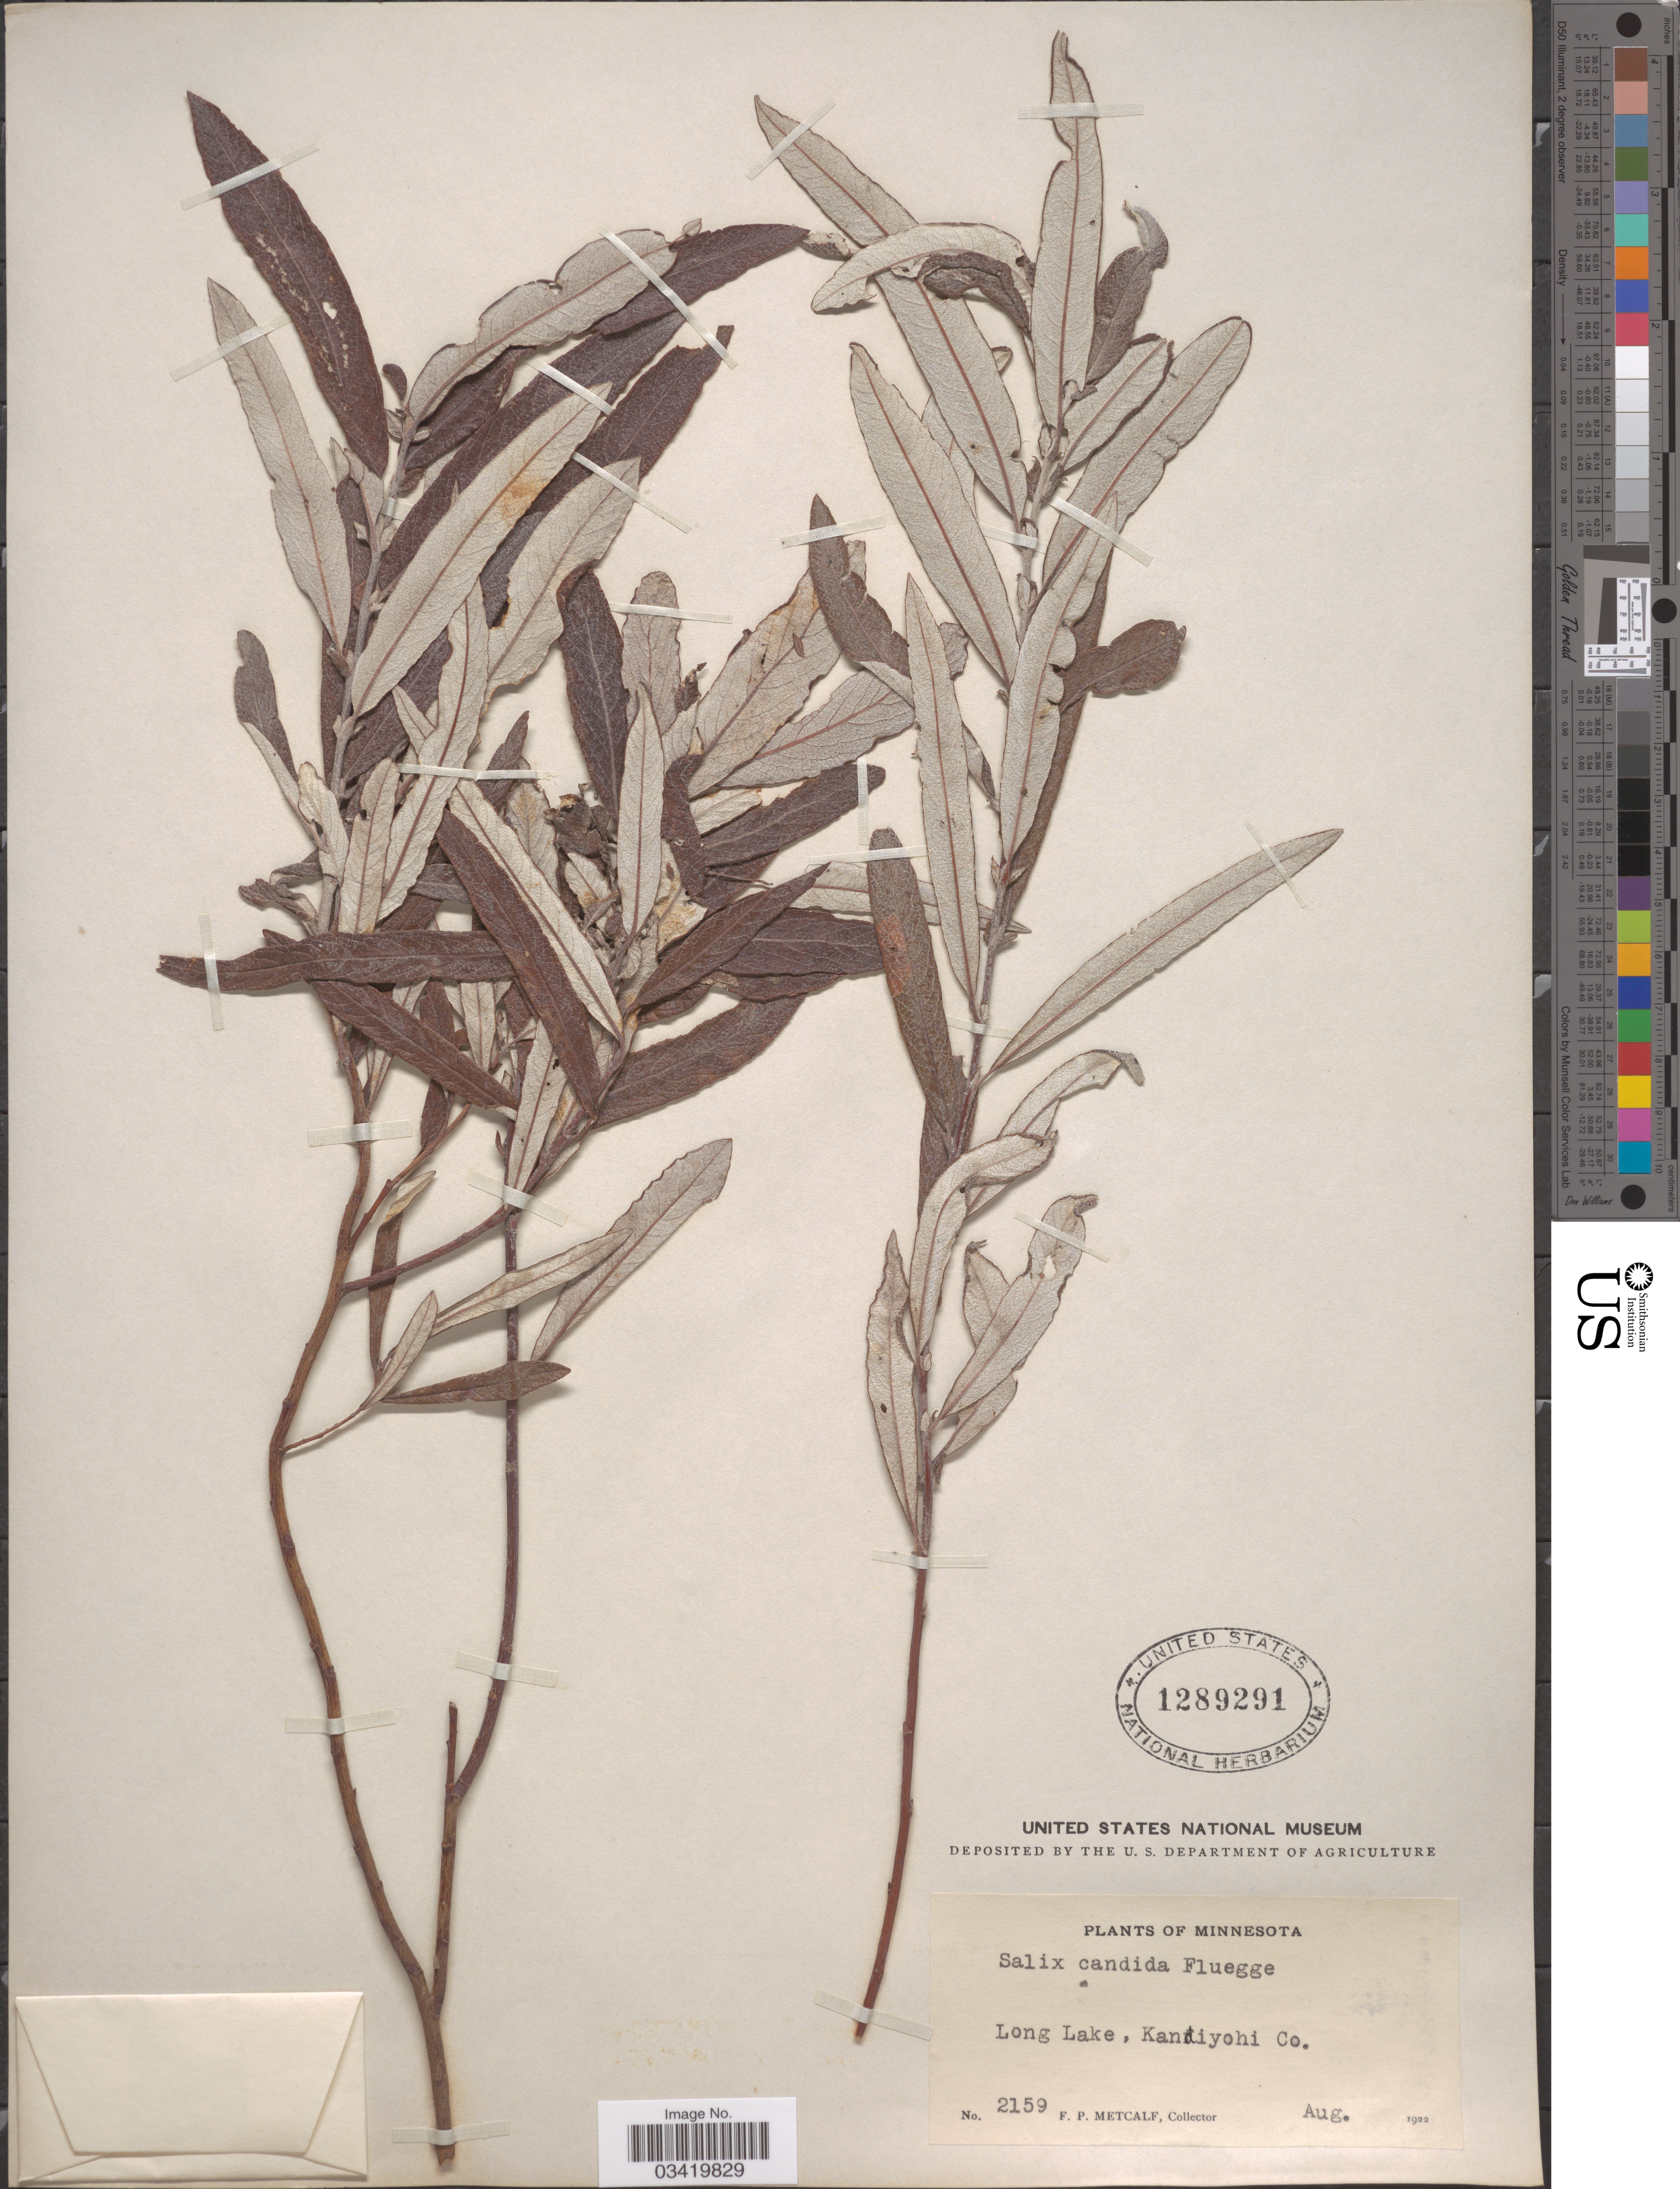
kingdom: Plantae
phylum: Tracheophyta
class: Magnoliopsida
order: Malpighiales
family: Salicaceae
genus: Salix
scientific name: Salix candida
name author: Flüggé ex Willd.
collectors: F. Metcalf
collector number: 2159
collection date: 1922-08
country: United States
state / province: Minnesota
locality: Long Lake, Kandiyohi Co.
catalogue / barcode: US 1289291